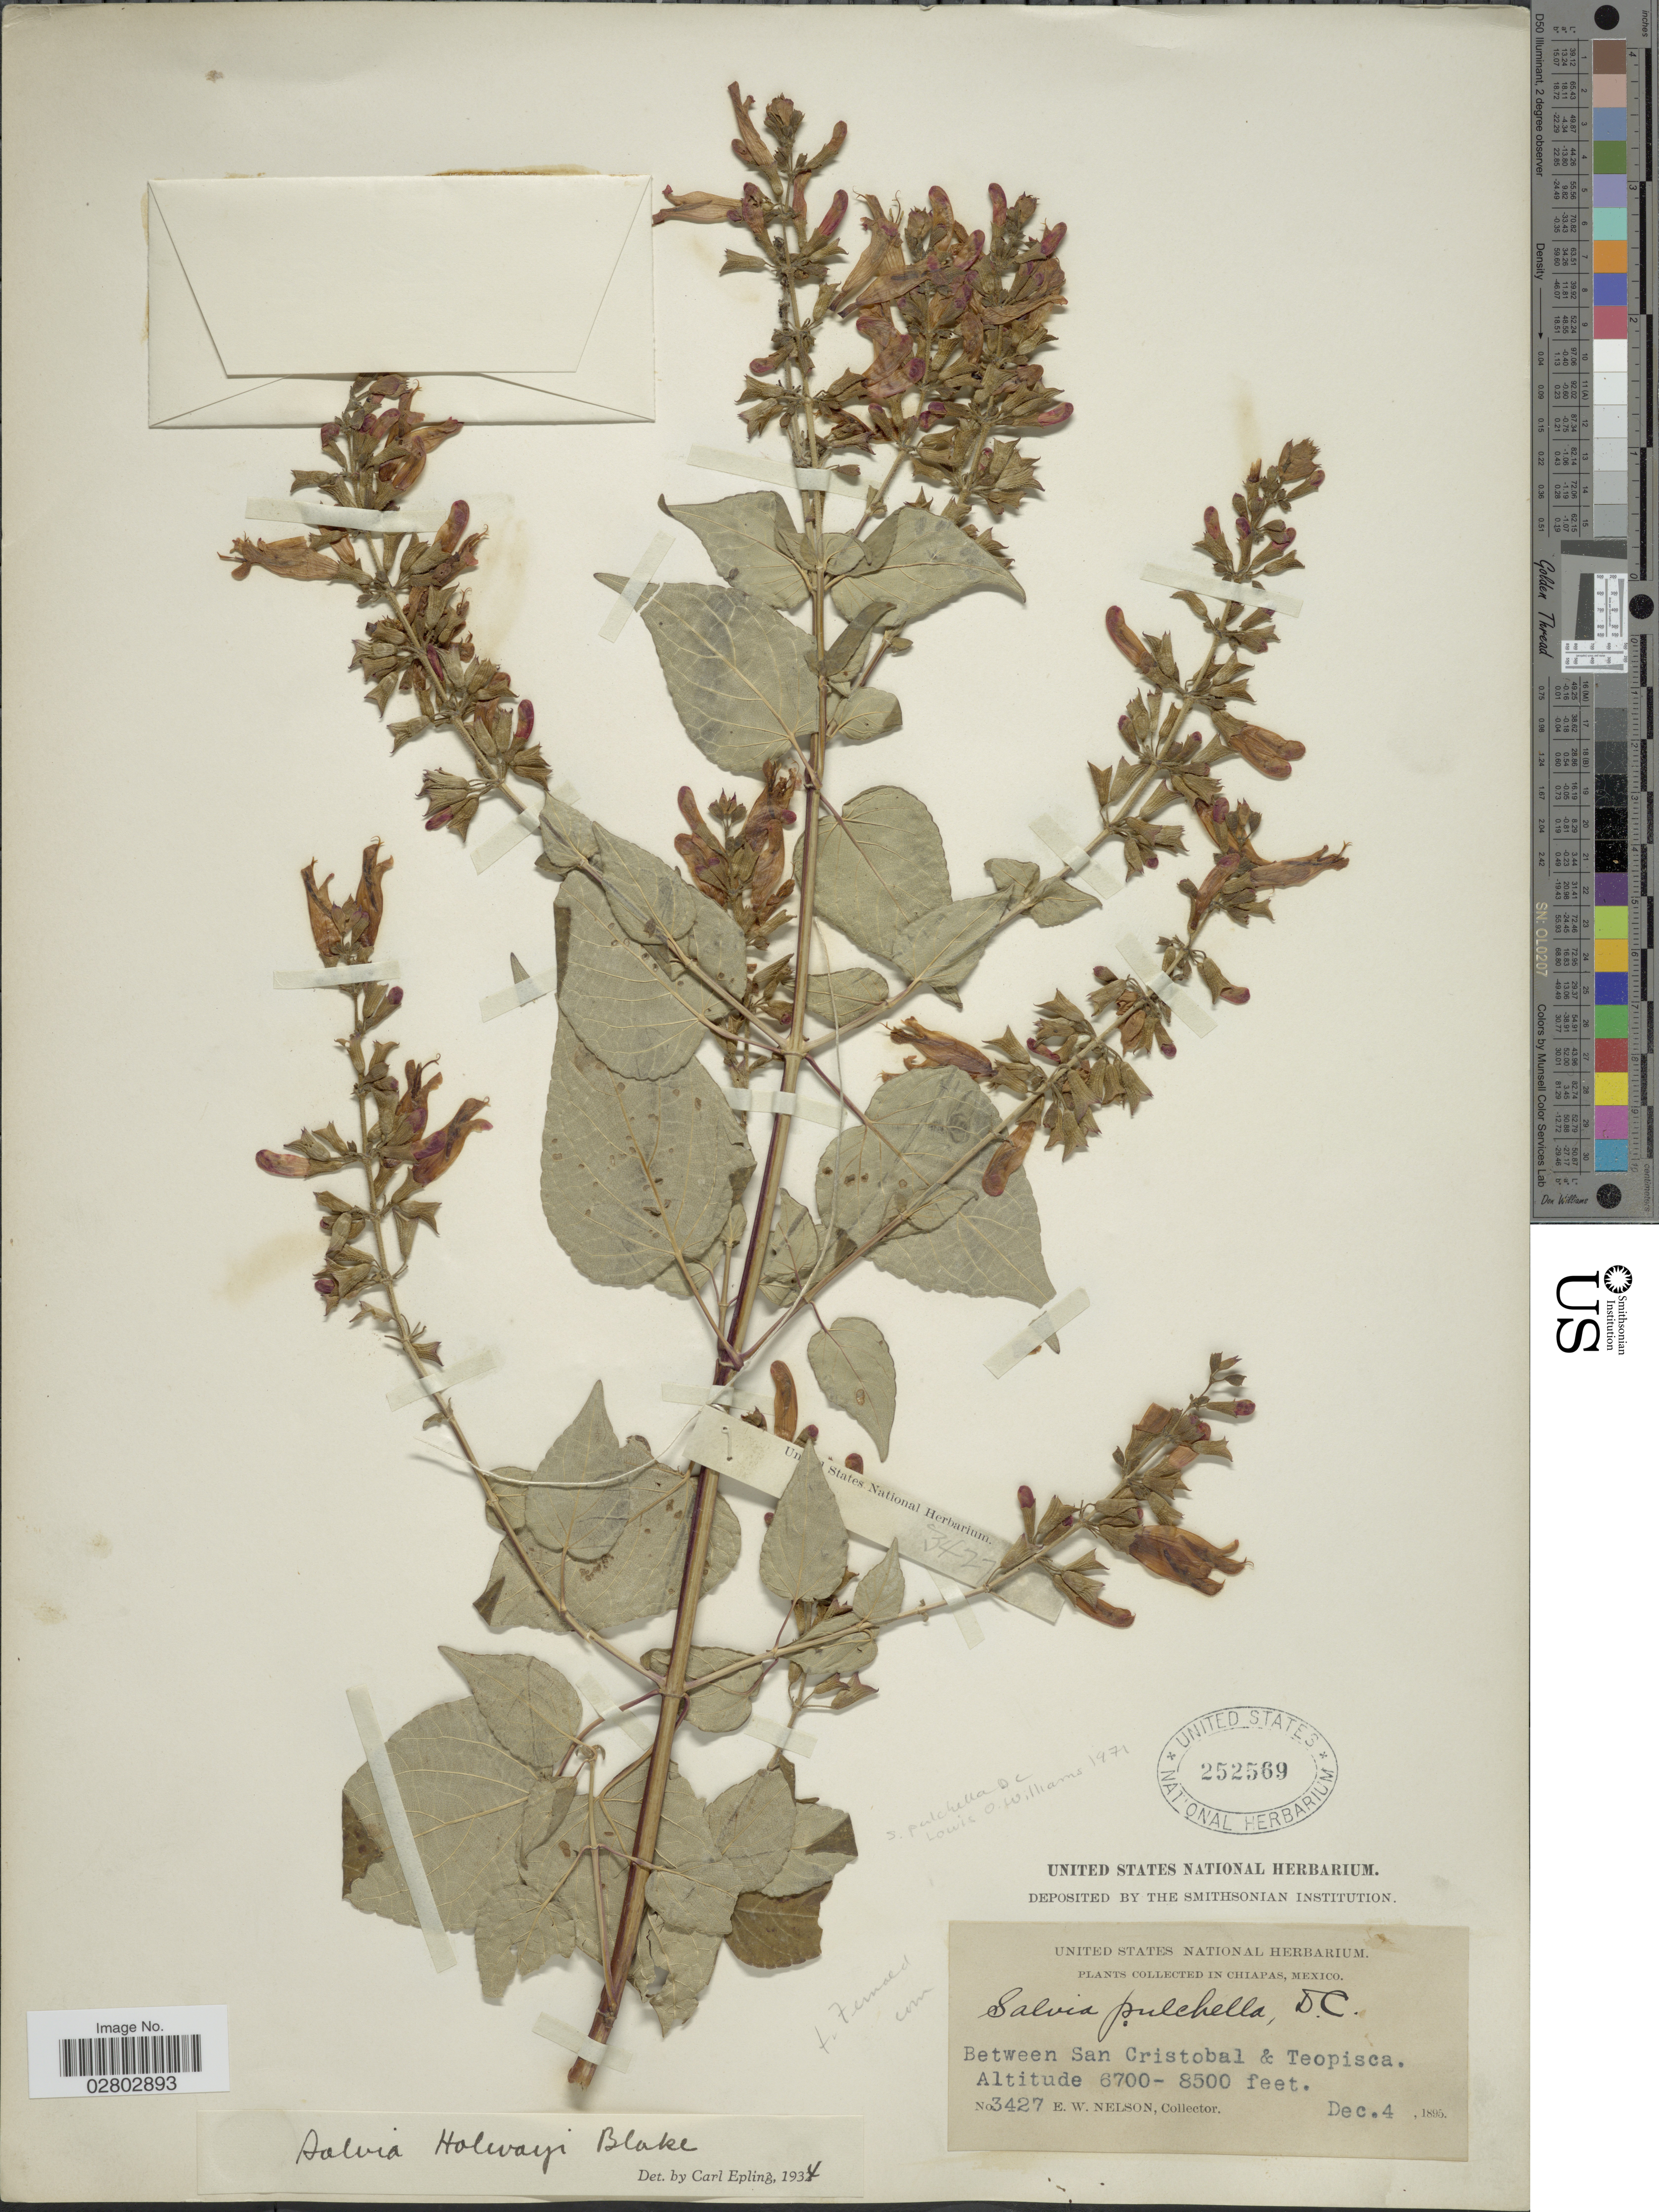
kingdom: Plantae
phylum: Tracheophyta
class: Magnoliopsida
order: Lamiales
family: Lamiaceae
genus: Salvia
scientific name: Salvia pulchella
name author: DC.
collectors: E. W. Nelson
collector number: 3427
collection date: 1895-12-04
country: Mexico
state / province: Chiapas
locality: In Chiapas, Mexico, Between San Cristobal & Teopisca.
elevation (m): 2042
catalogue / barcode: US 252569